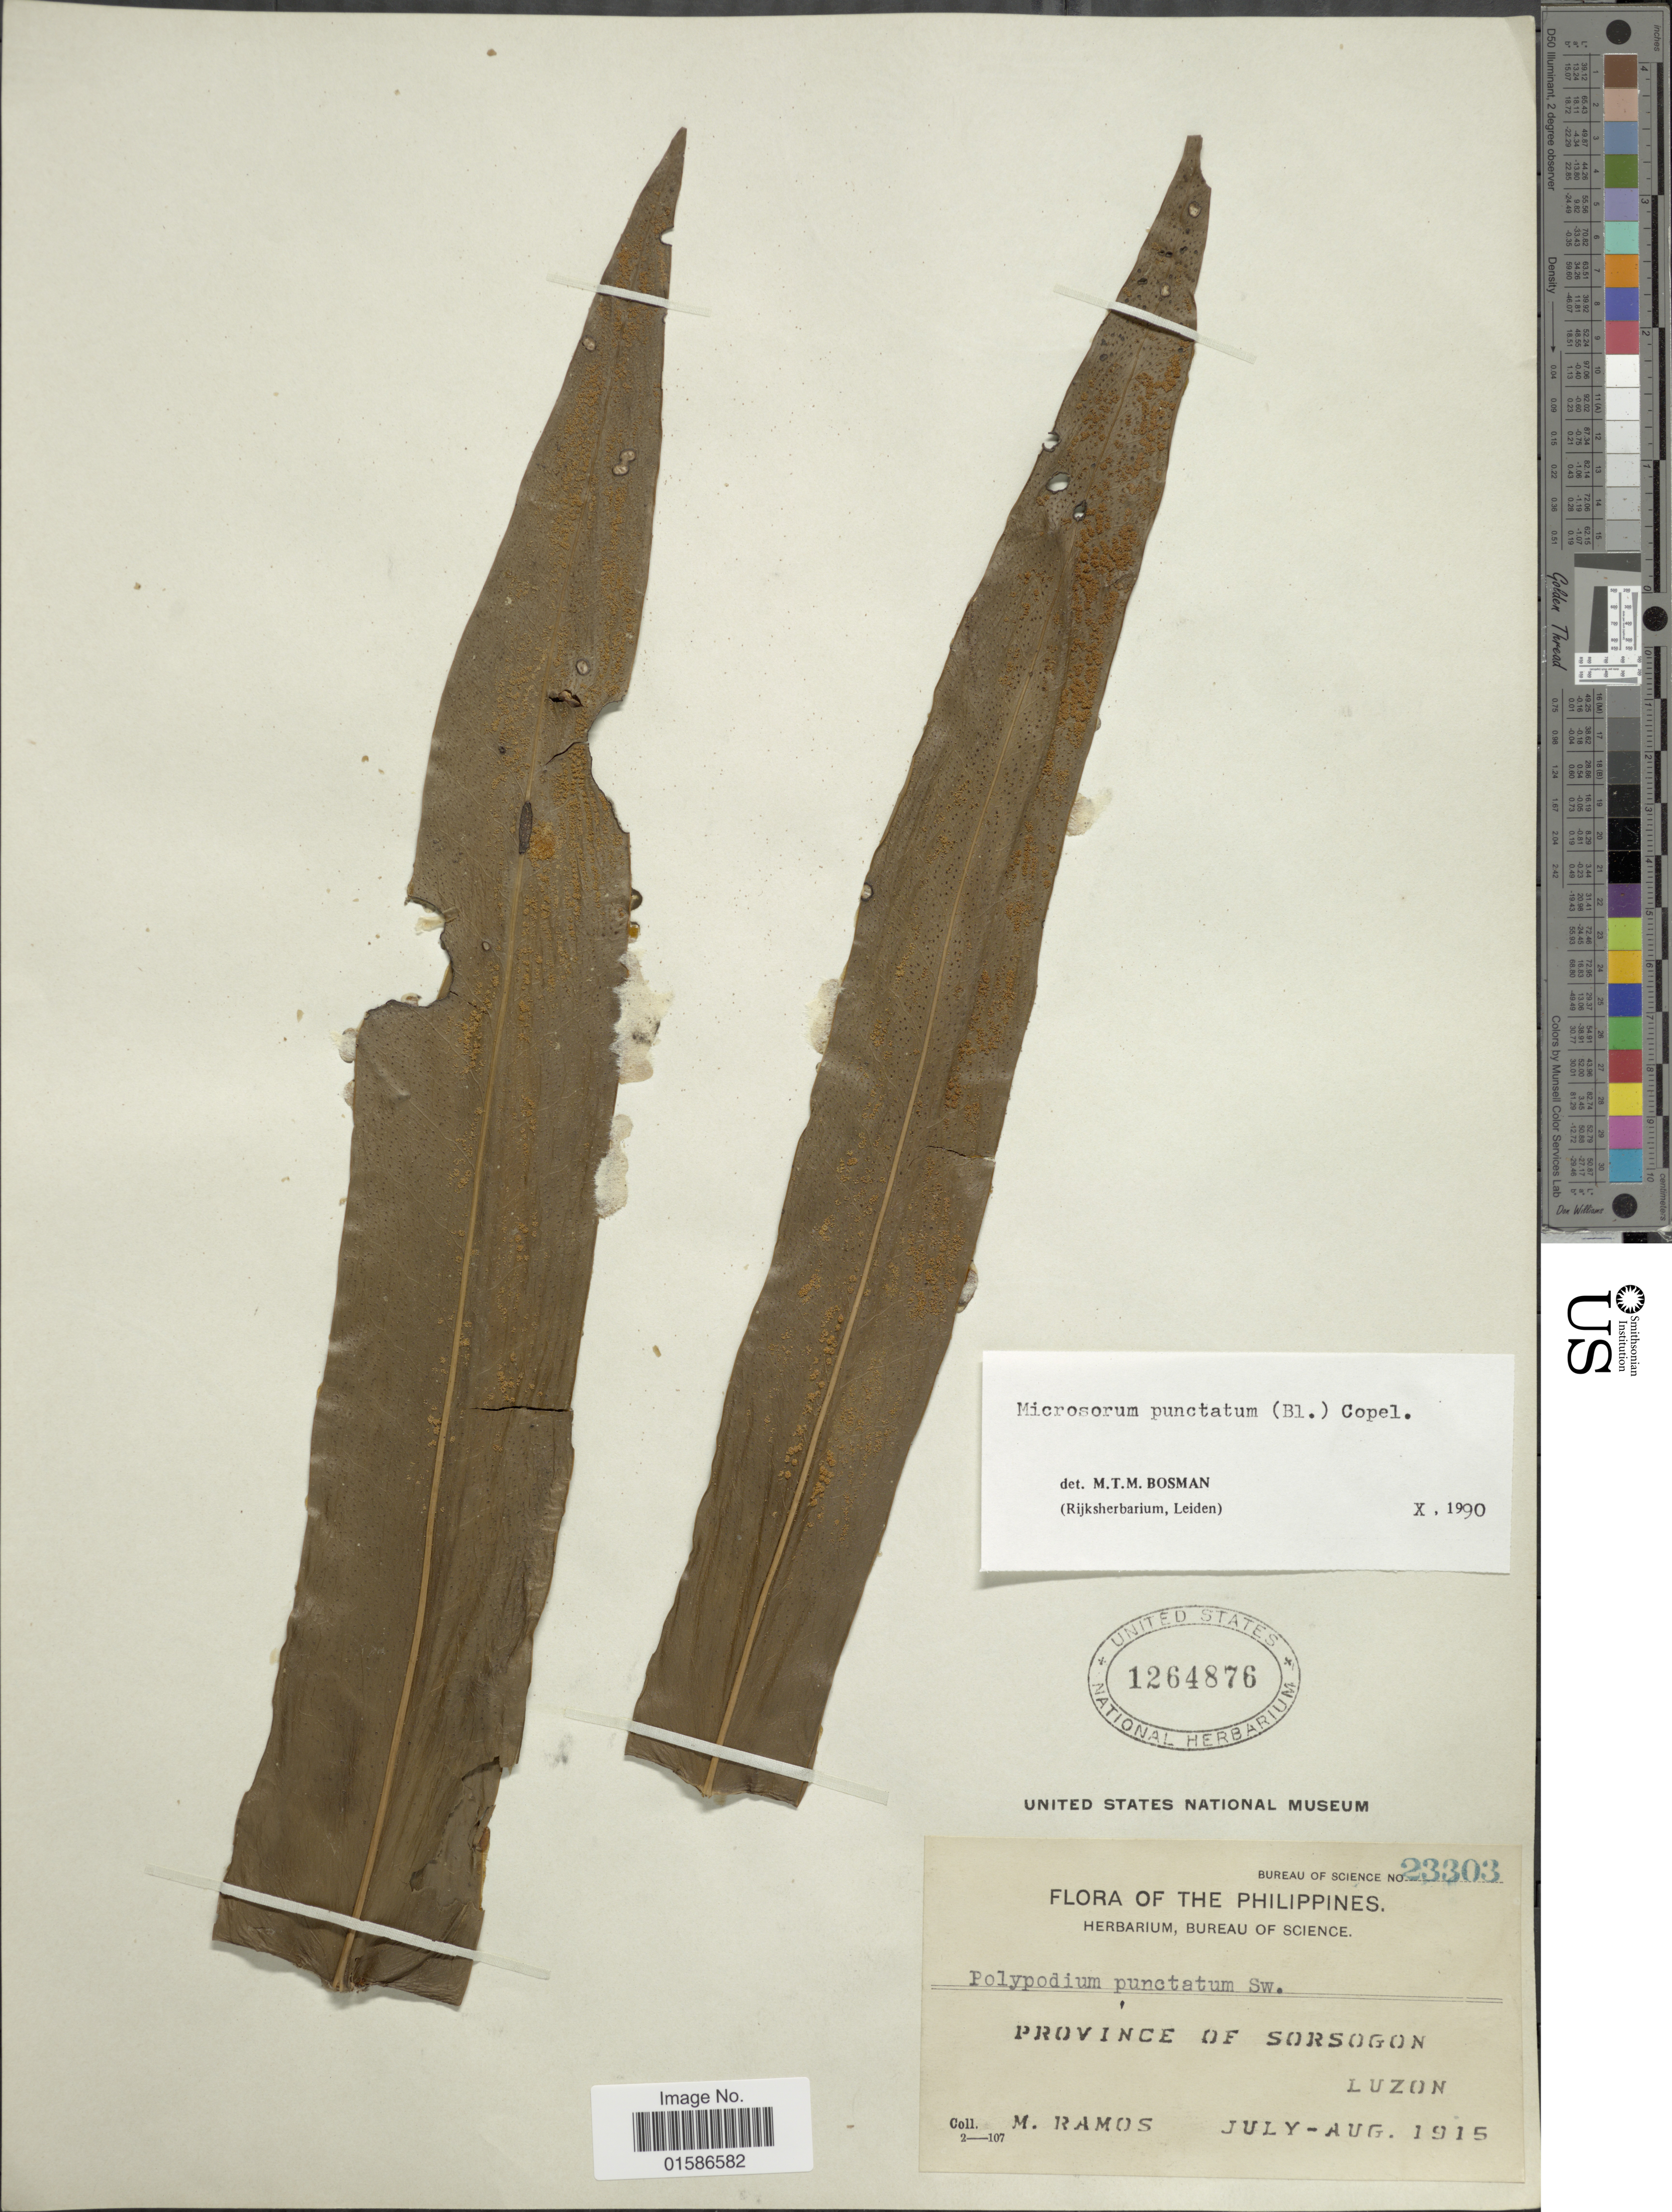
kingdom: Plantae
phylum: Tracheophyta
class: Polypodiopsida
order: Polypodiales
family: Polypodiaceae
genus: Microsorum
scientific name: Microsorum punctatum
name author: (L.) Copel.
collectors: M. Ramos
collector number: Bureau of Science 23303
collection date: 1915-07/1915-08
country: Philippines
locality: Province of Sorsogon, Luzon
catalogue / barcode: US 1264876